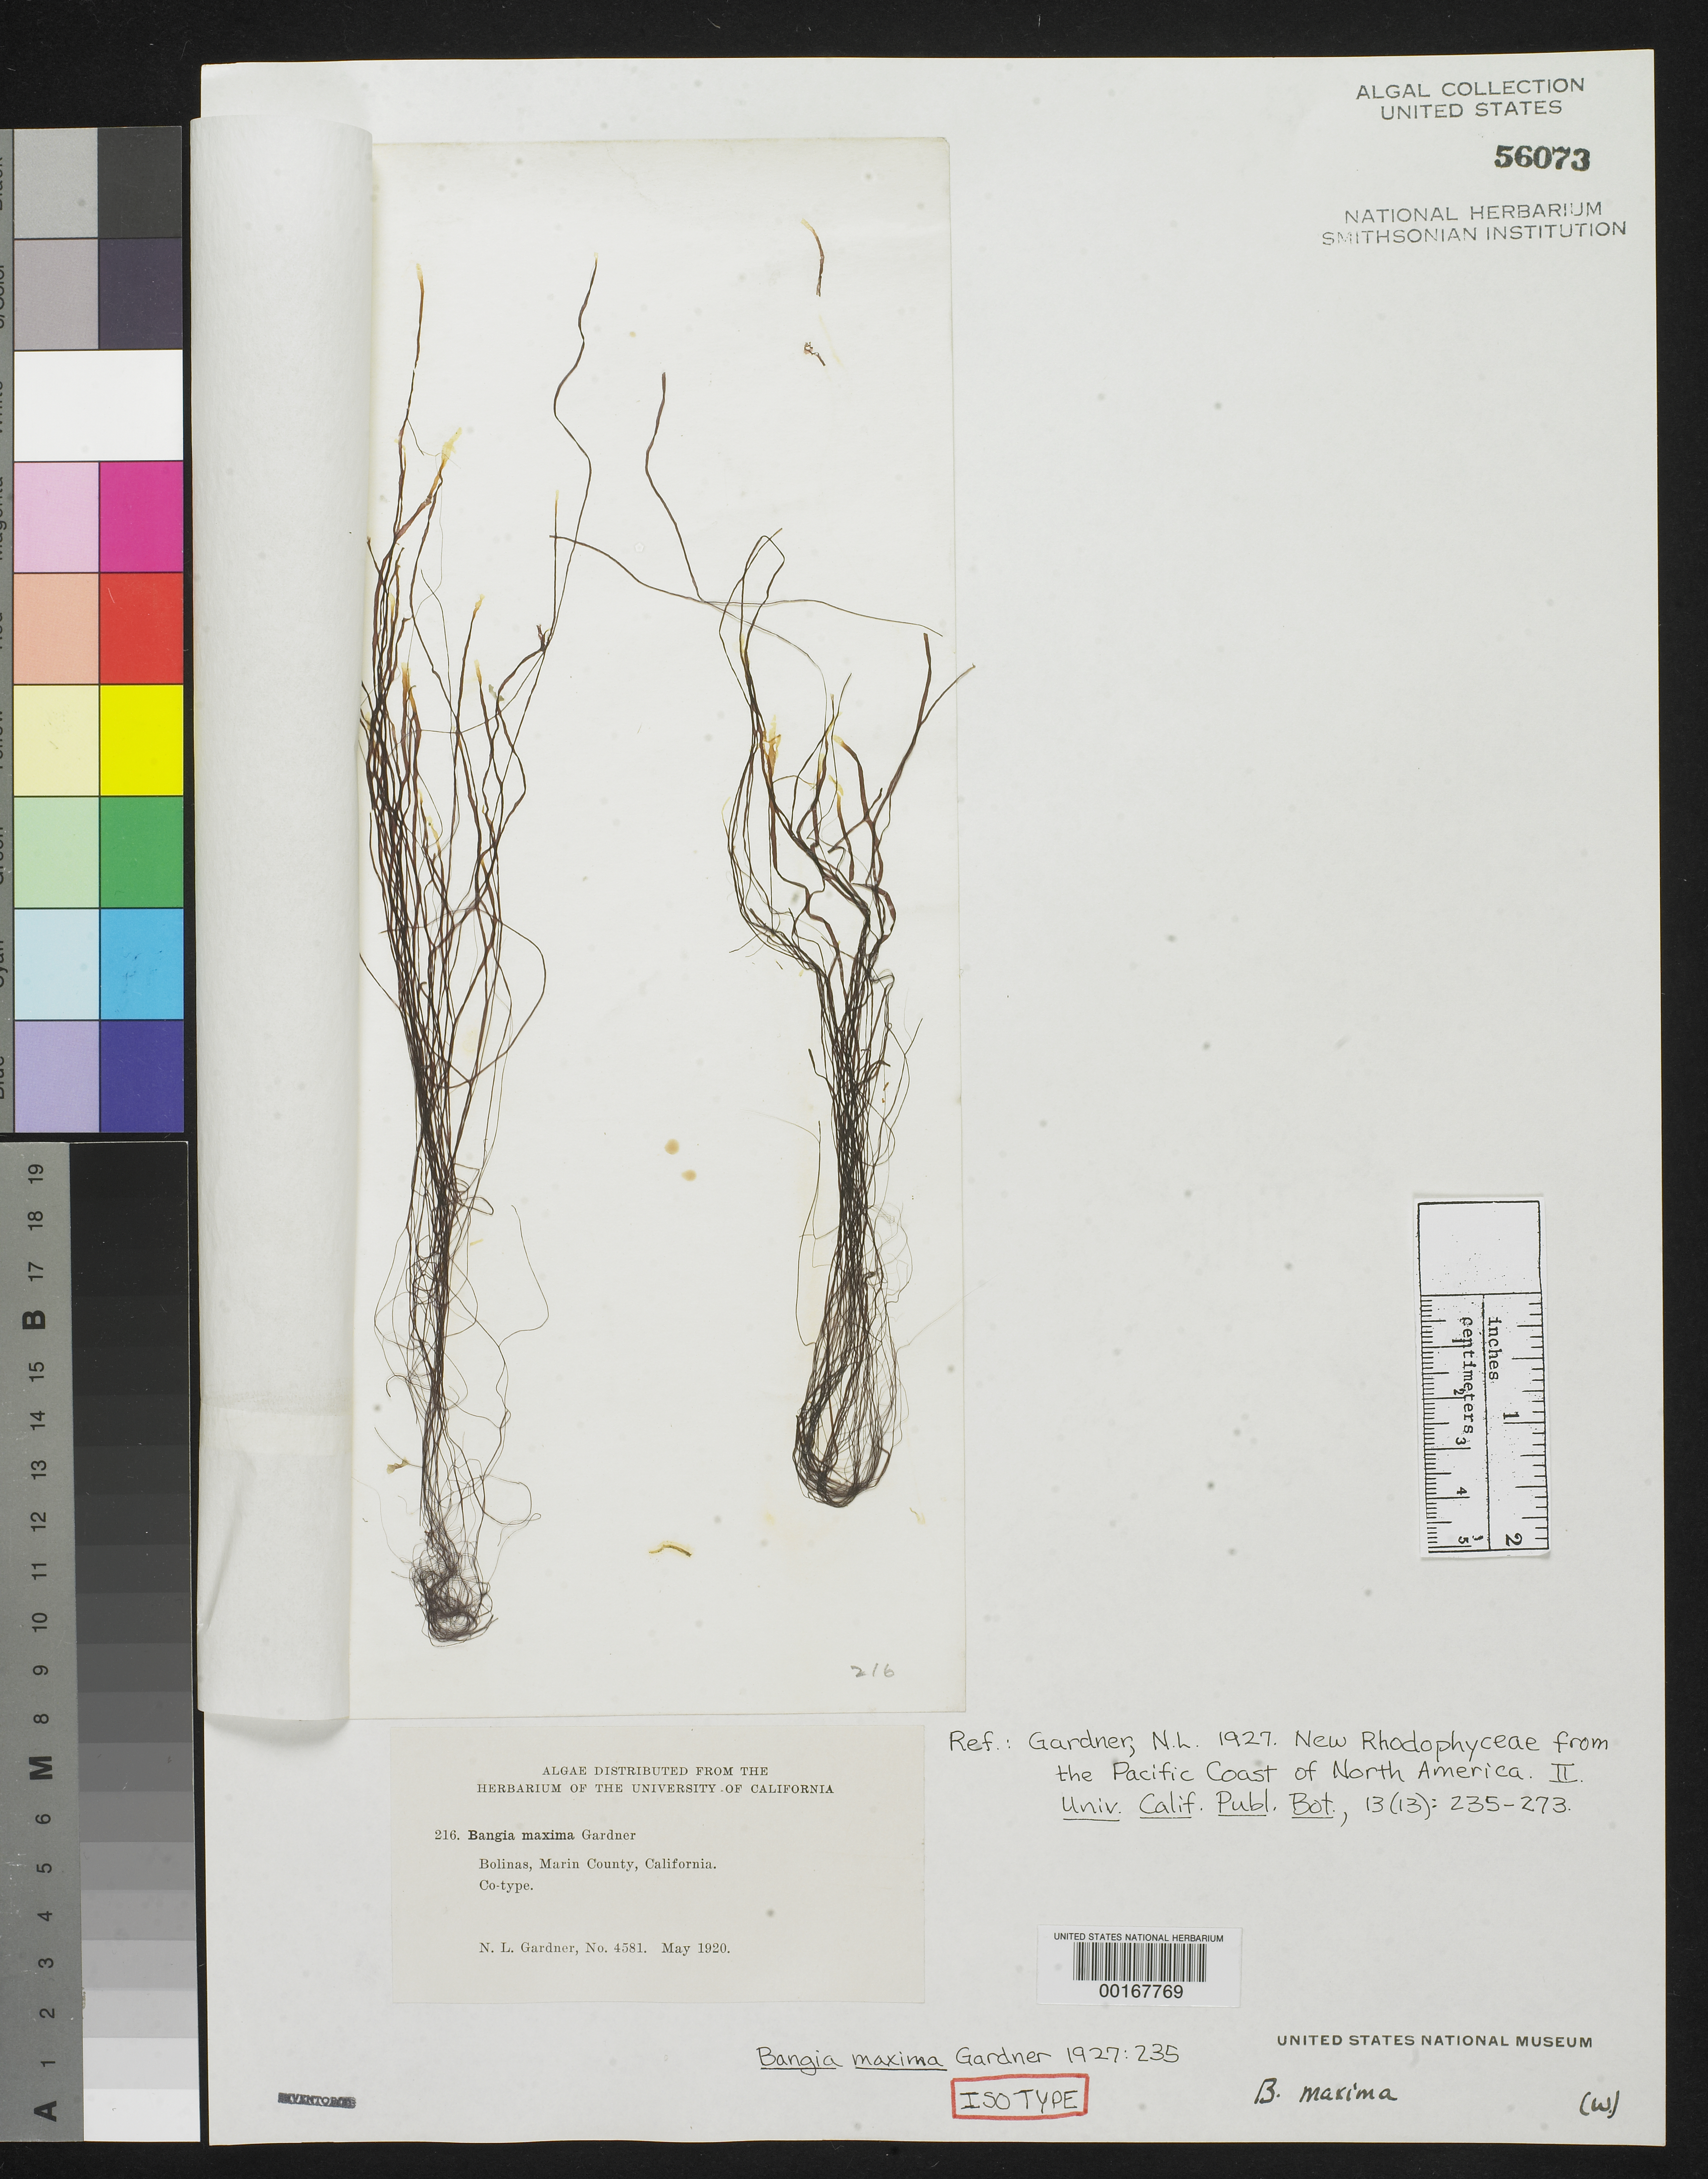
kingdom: Plantae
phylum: Rhodophyta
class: Bangiophyceae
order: Bangiales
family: Bangiaceae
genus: Bangia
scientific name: Bangia maxima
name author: N.L. Gardner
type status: Isotype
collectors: N. Gardner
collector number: NLG 4581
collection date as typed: May 1920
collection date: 1920-05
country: United States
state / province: California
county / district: Marin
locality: Bolinas Bay mouth, Bolinas.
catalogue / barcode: US 56073